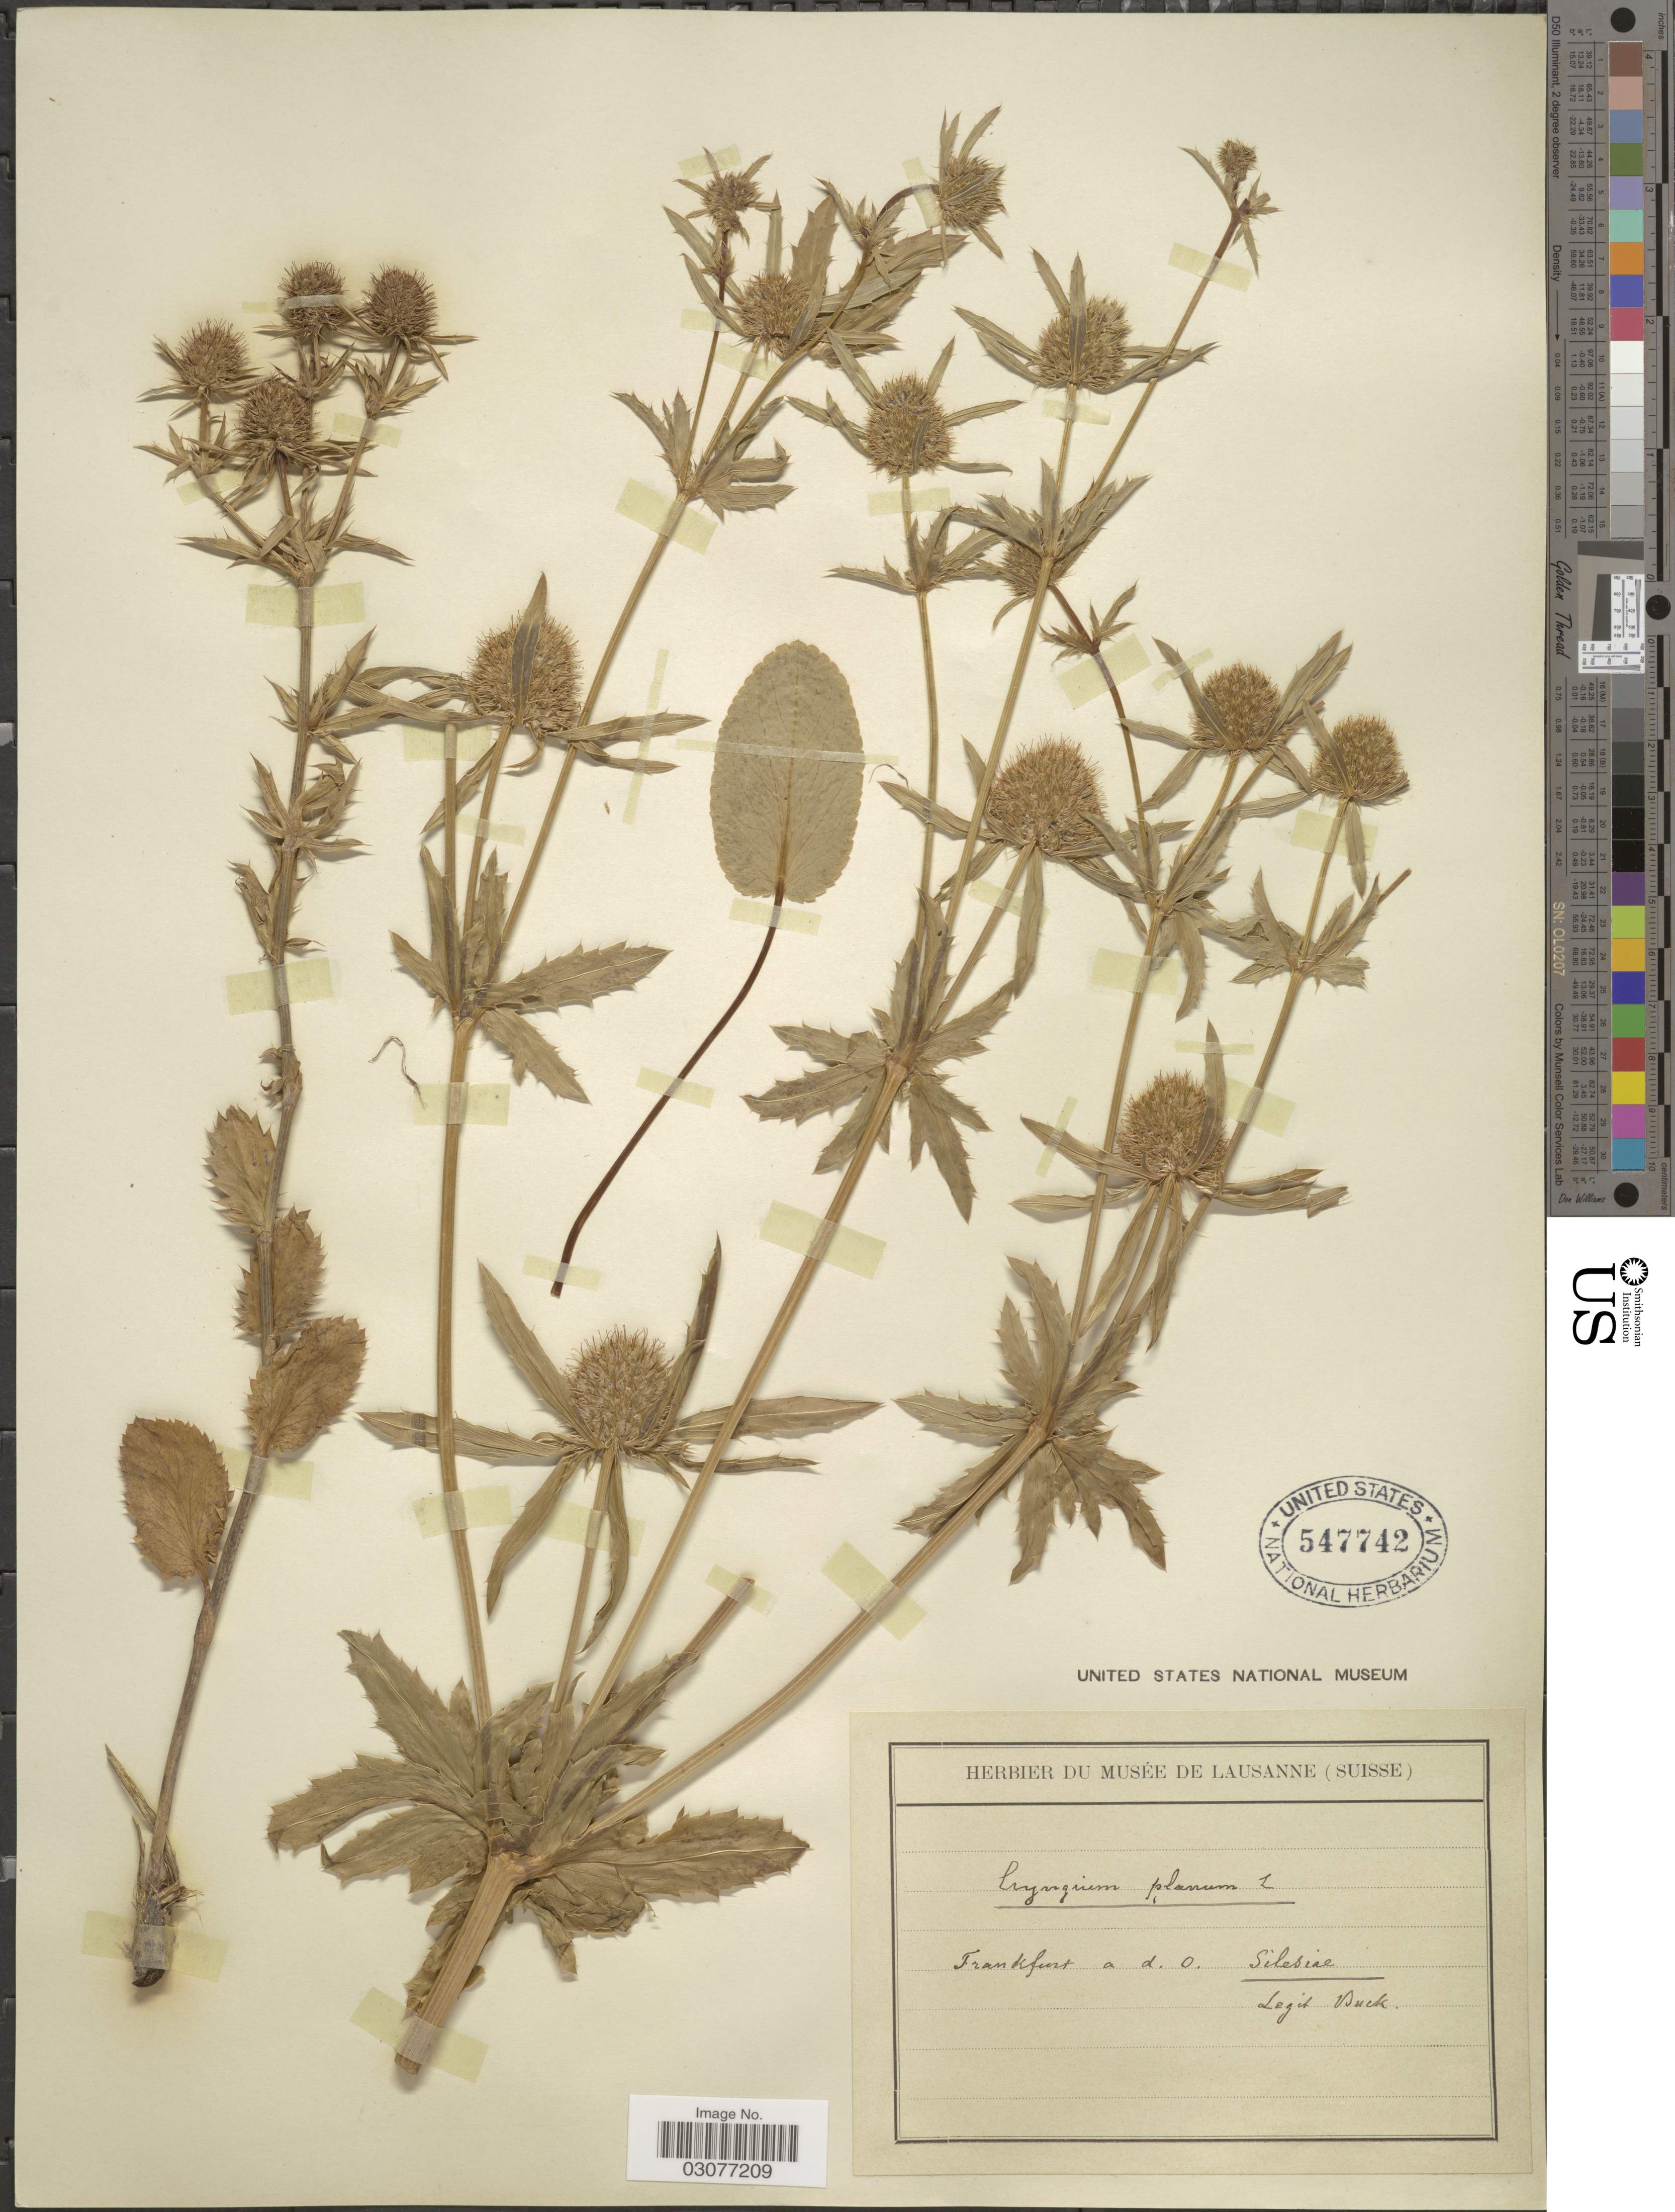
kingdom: Plantae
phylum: Tracheophyta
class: Magnoliopsida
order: Apiales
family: Apiaceae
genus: Eryngium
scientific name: Eryngium planum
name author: L.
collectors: -- Buck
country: Switzerland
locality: Frankfurt a d. O. Silesiae.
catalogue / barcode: US 547742